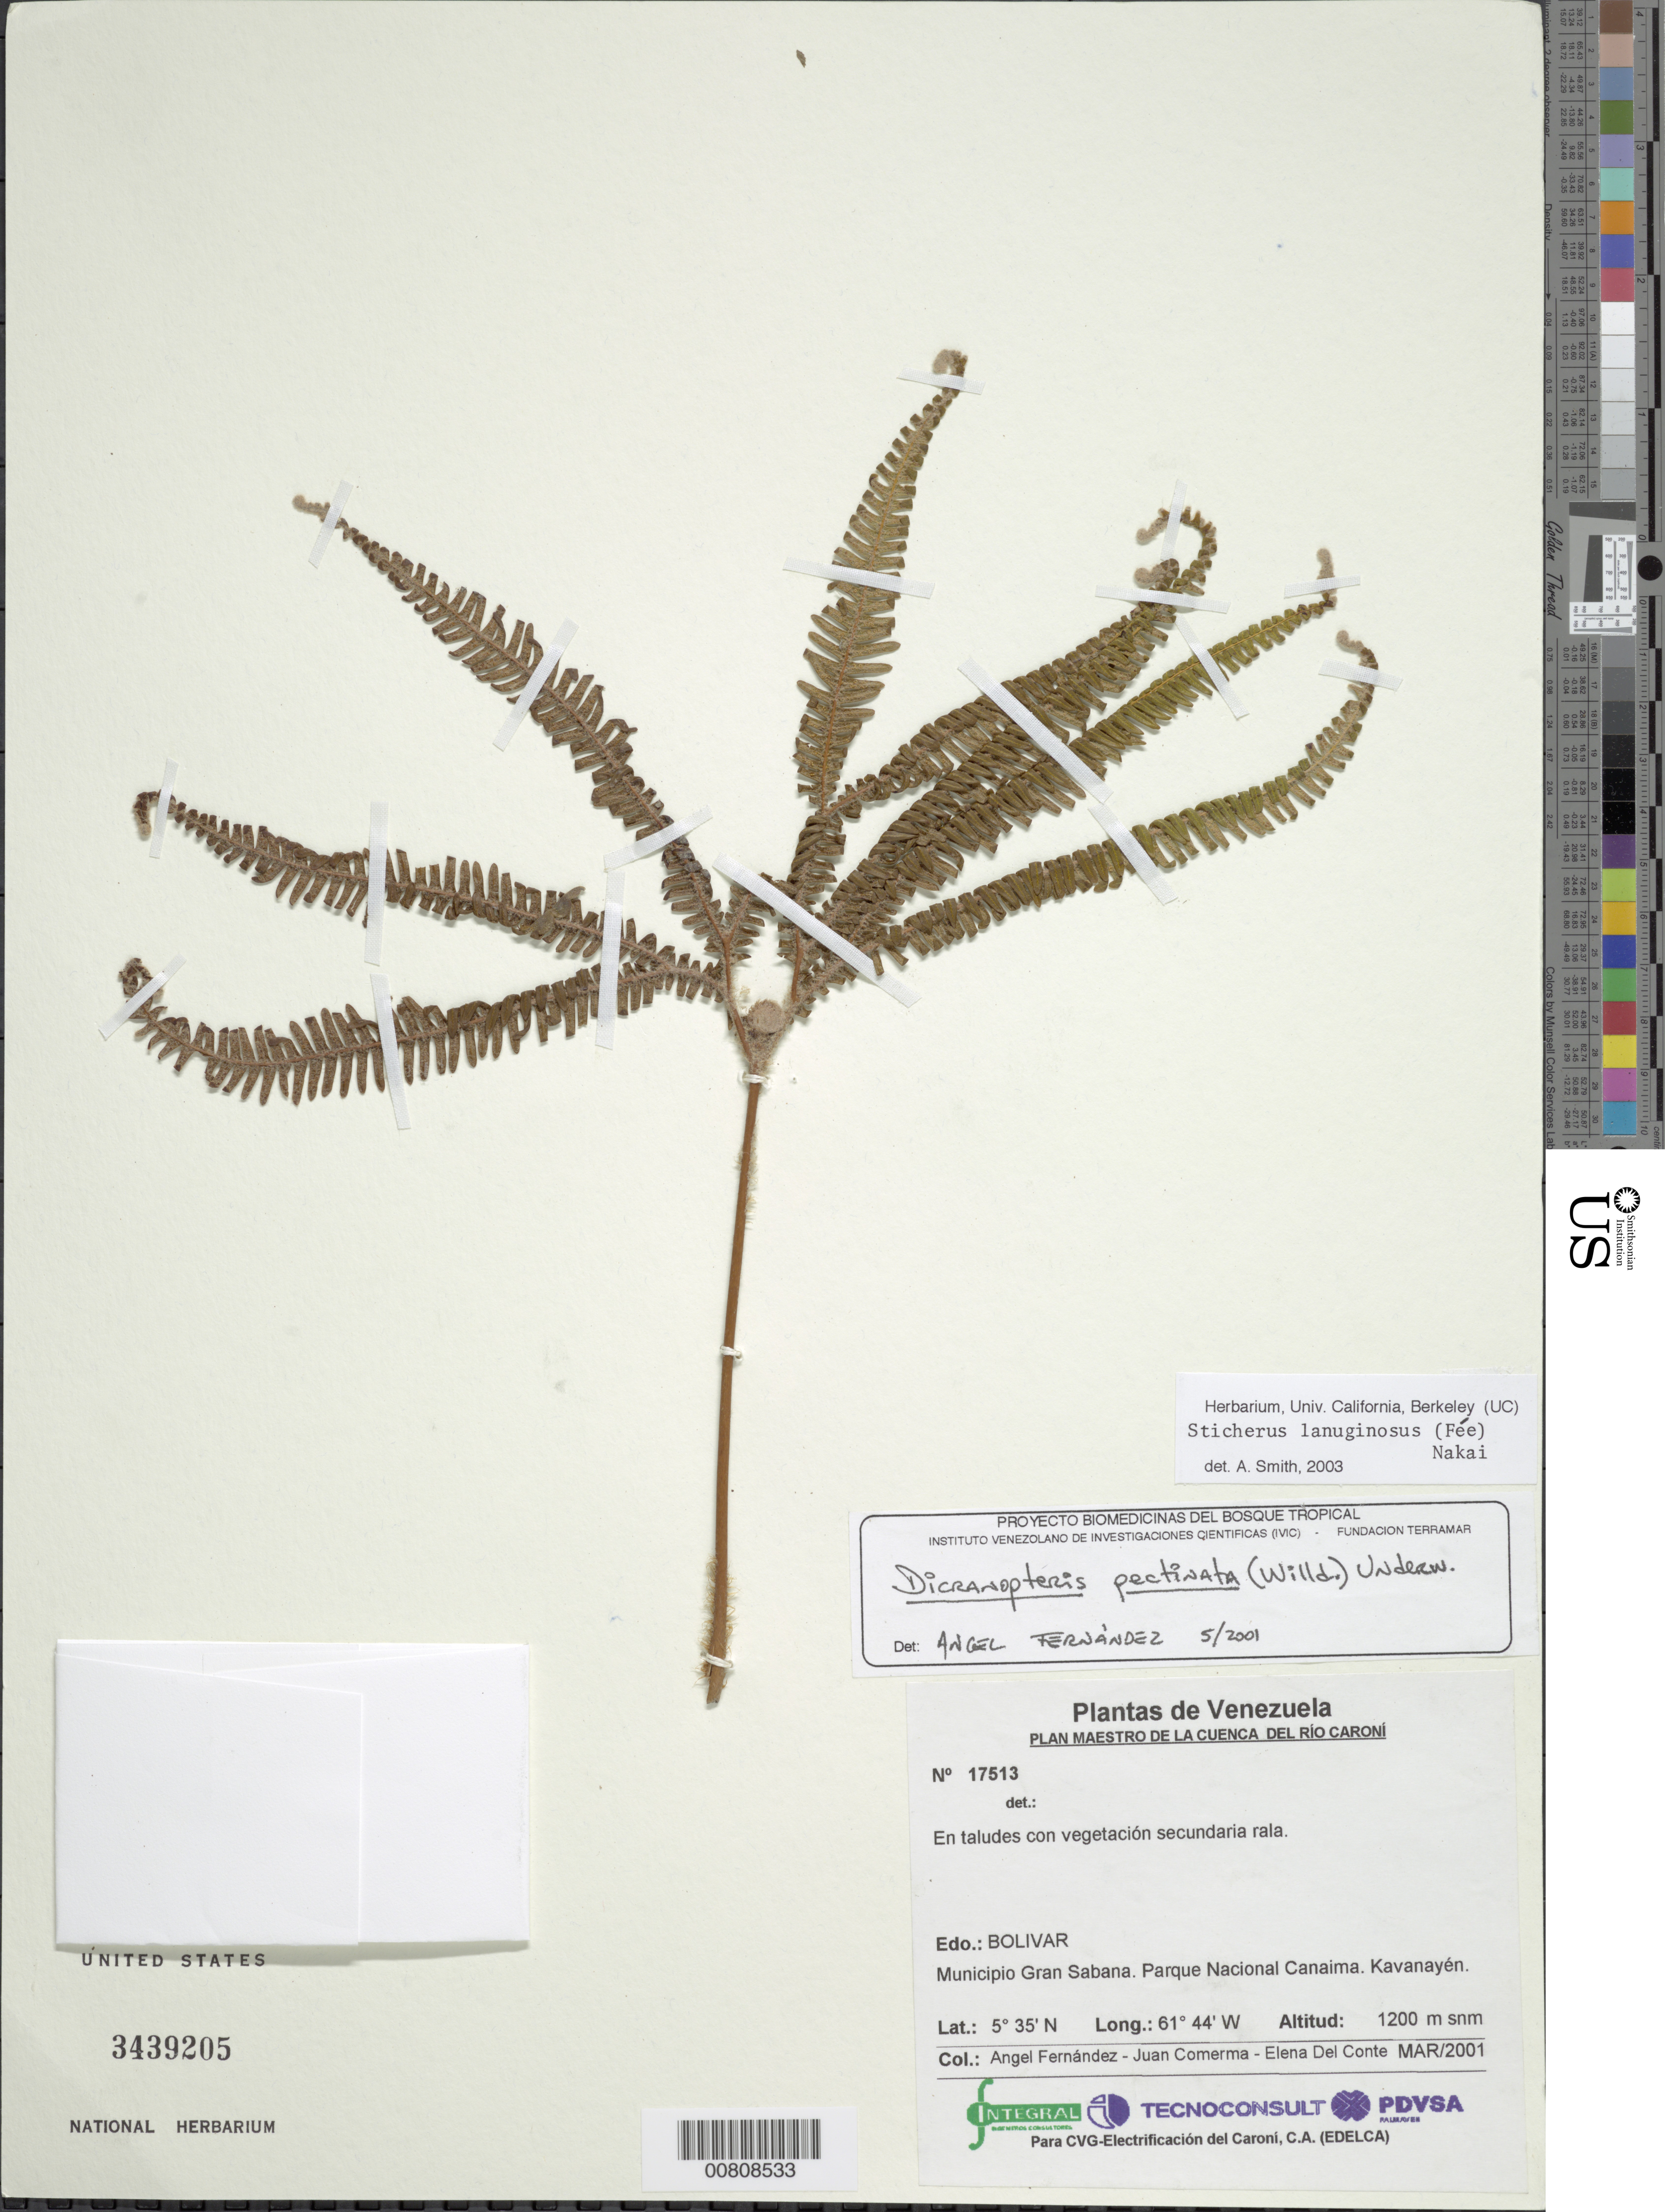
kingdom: Plantae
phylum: Tracheophyta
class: Polypodiopsida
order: Gleicheniales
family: Gleicheniaceae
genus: Sticherus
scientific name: Sticherus lanuginosus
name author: (Fée) Nakai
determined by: Fernández, A.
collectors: A. Fernández, J. Comerma & E. Del Conte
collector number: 17513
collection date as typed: Mar-01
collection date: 2001-03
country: Venezuela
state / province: Bolívar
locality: Gran Sabana, Parque Nacional Canaima, Kavanayén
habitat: Taludes con vegetación secundaria rala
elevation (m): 1200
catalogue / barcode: US 3439205